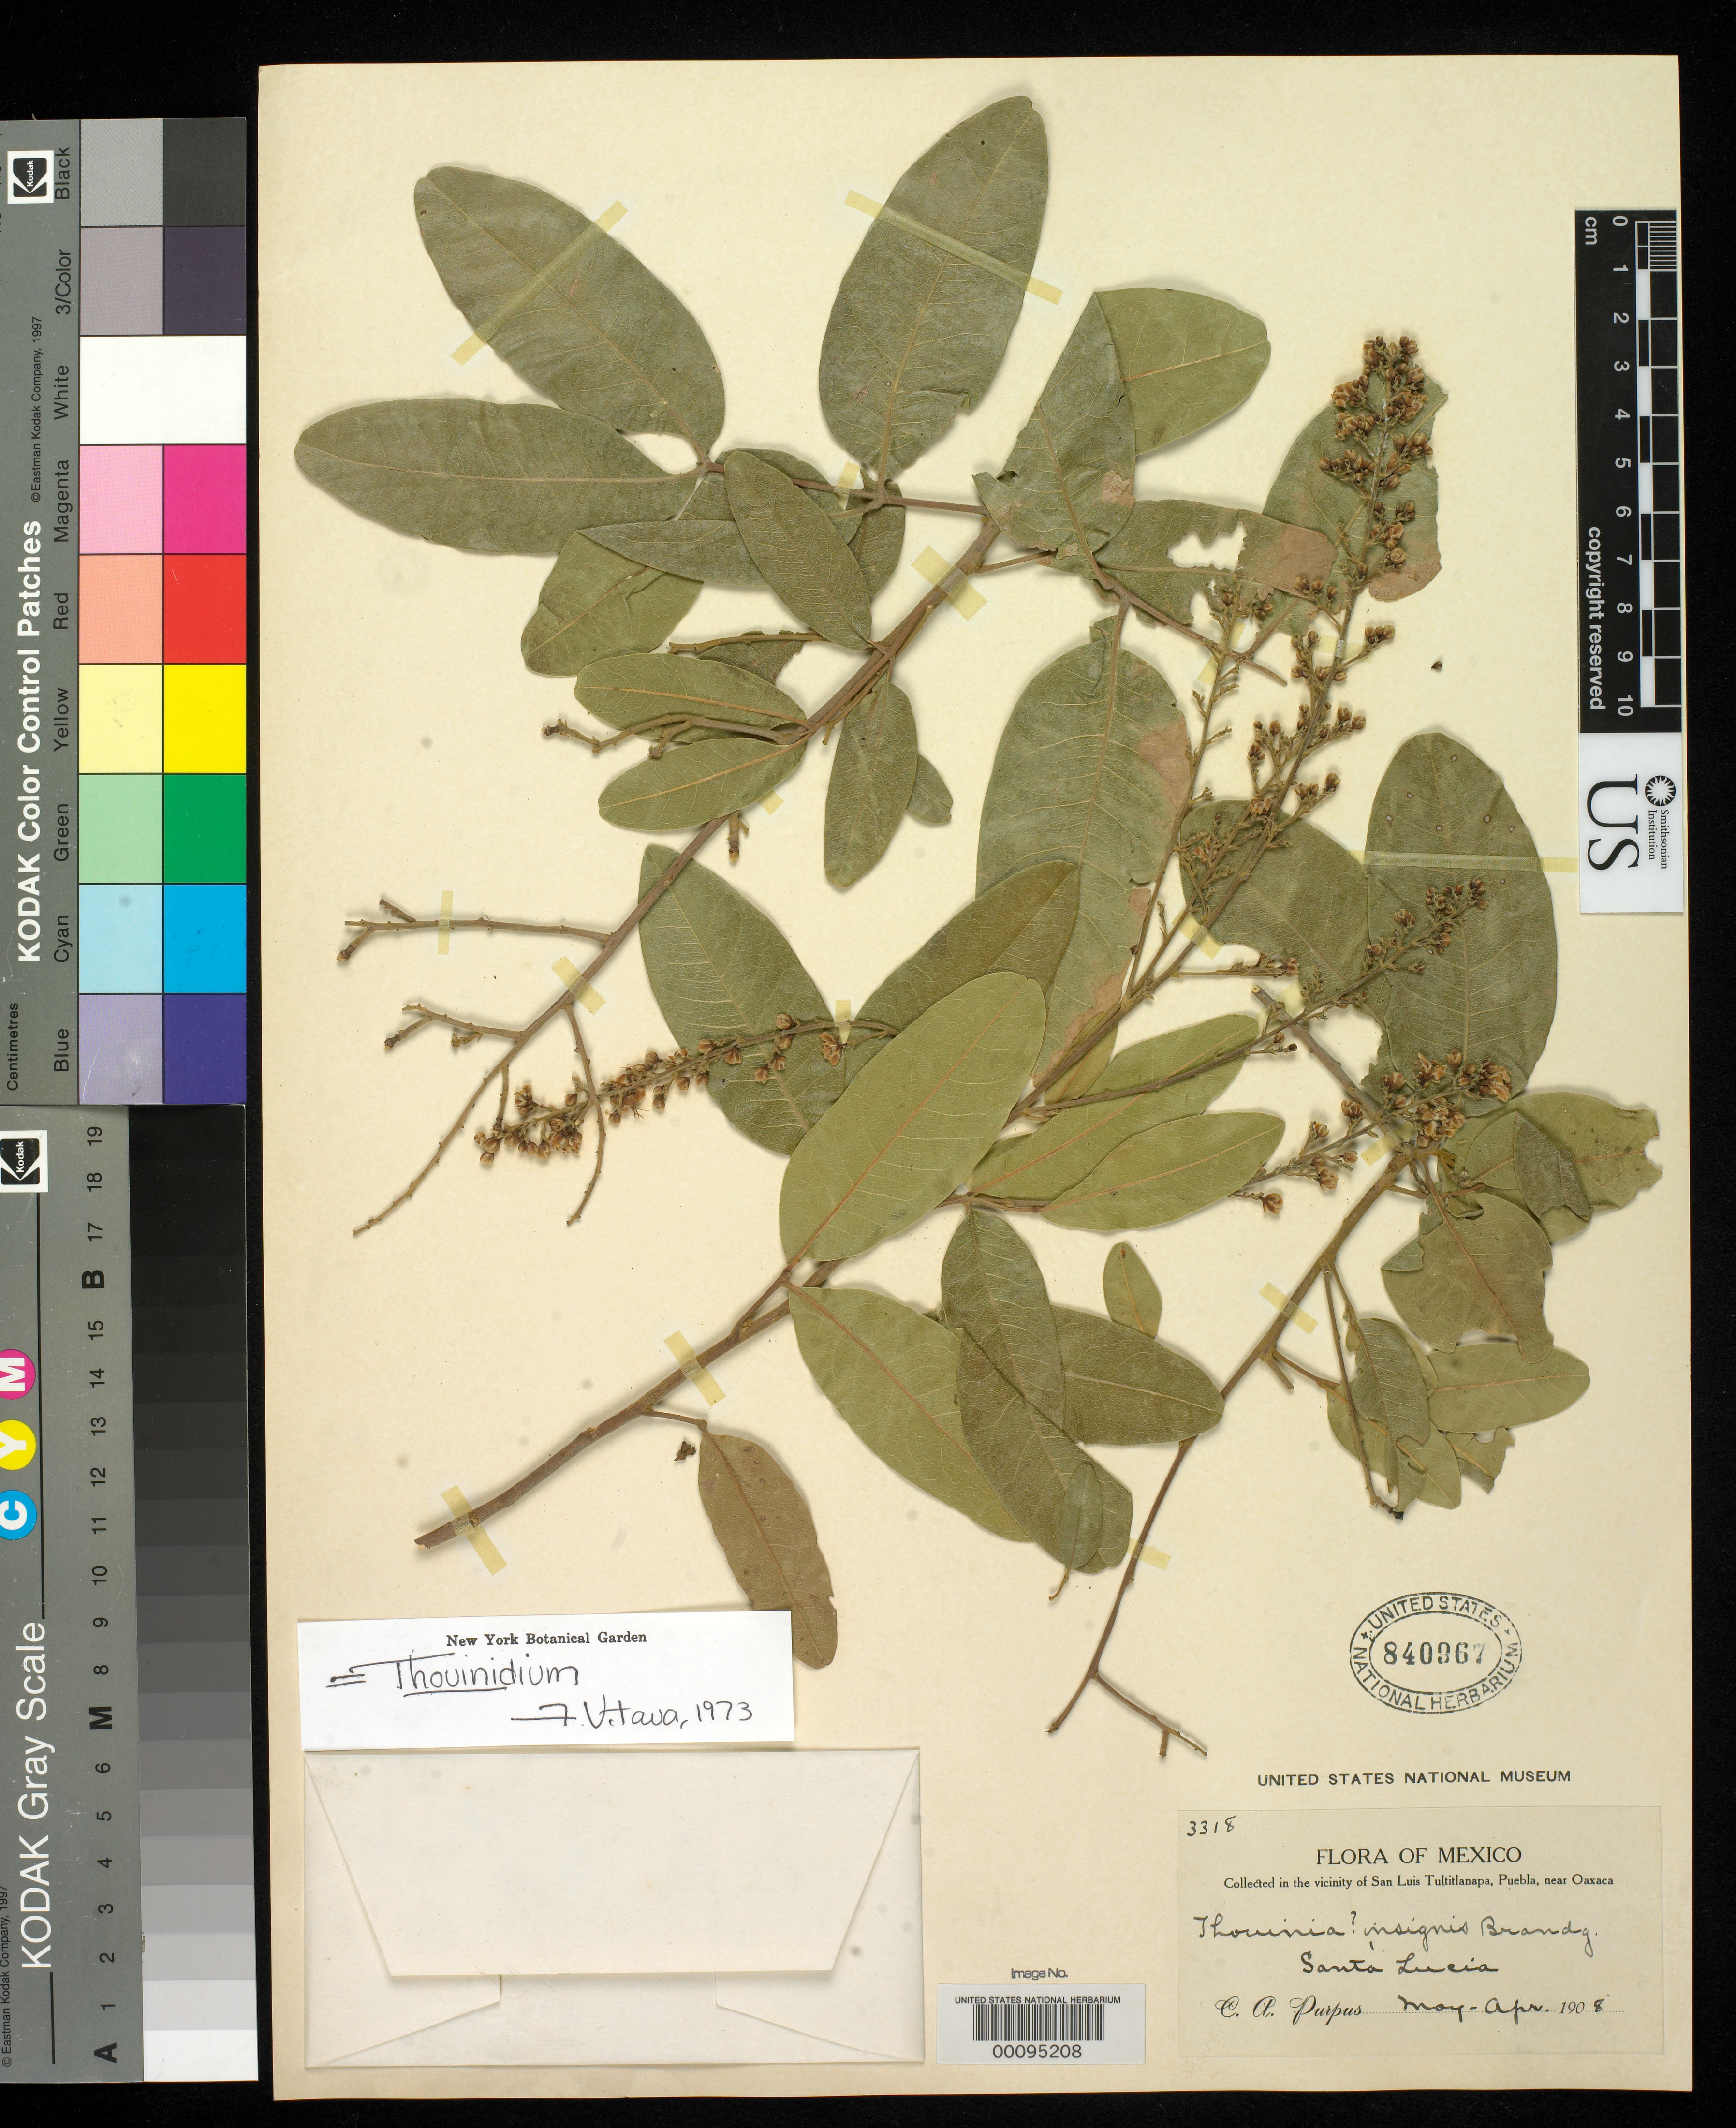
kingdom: Plantae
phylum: Tracheophyta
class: Magnoliopsida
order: Sapindales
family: Sapindaceae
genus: Thouinia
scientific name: Thouinia insignis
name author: Brandegee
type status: Isotype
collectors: C. A. Purpus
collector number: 3318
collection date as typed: Apr 1908 to -- May 1908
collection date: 1908-04/1908-05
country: Mexico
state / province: Puebla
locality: Santa Lucia, vicinity of San Luis Tultitlanapa, near Oaxaca boundary.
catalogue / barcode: US 840967